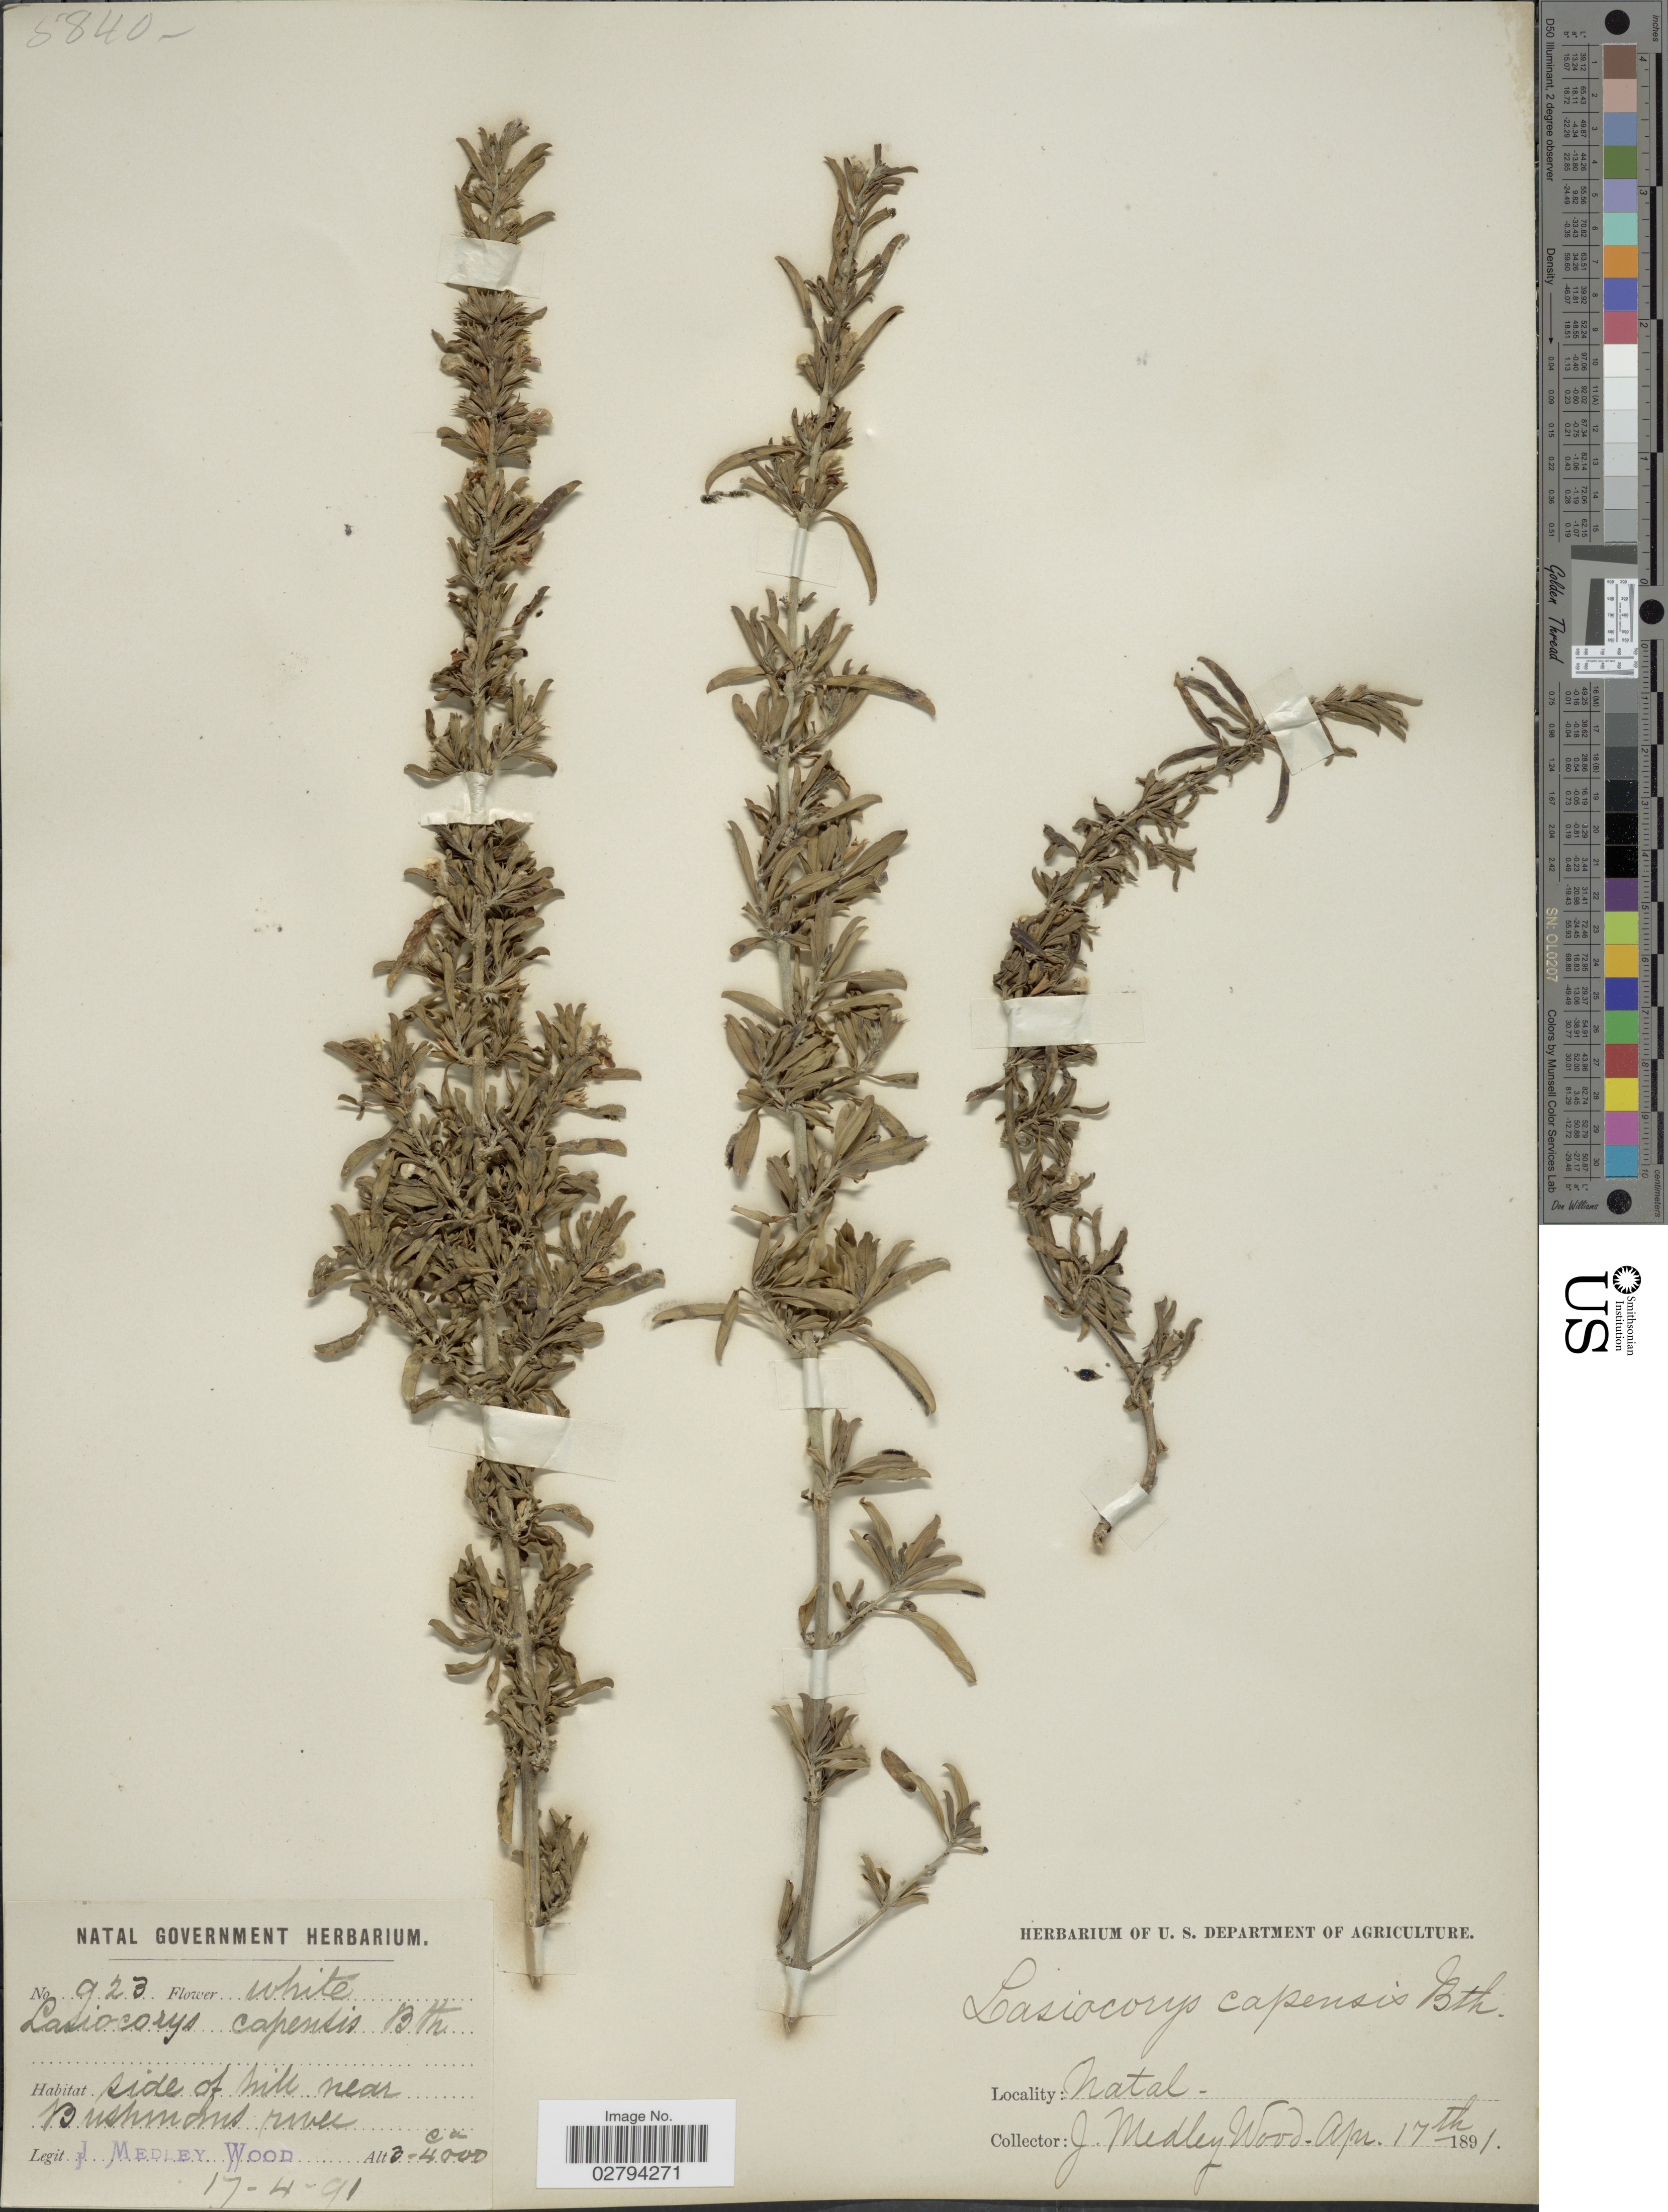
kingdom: Plantae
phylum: Tracheophyta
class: Magnoliopsida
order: Lamiales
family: Lamiaceae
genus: Leucas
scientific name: Leucas capensis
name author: (Benth.) Engl.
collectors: J. Medley Wood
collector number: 923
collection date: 1891-04-17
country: South Africa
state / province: KwaZulu-Natal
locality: Natal. side of Nile near Bushmans river.